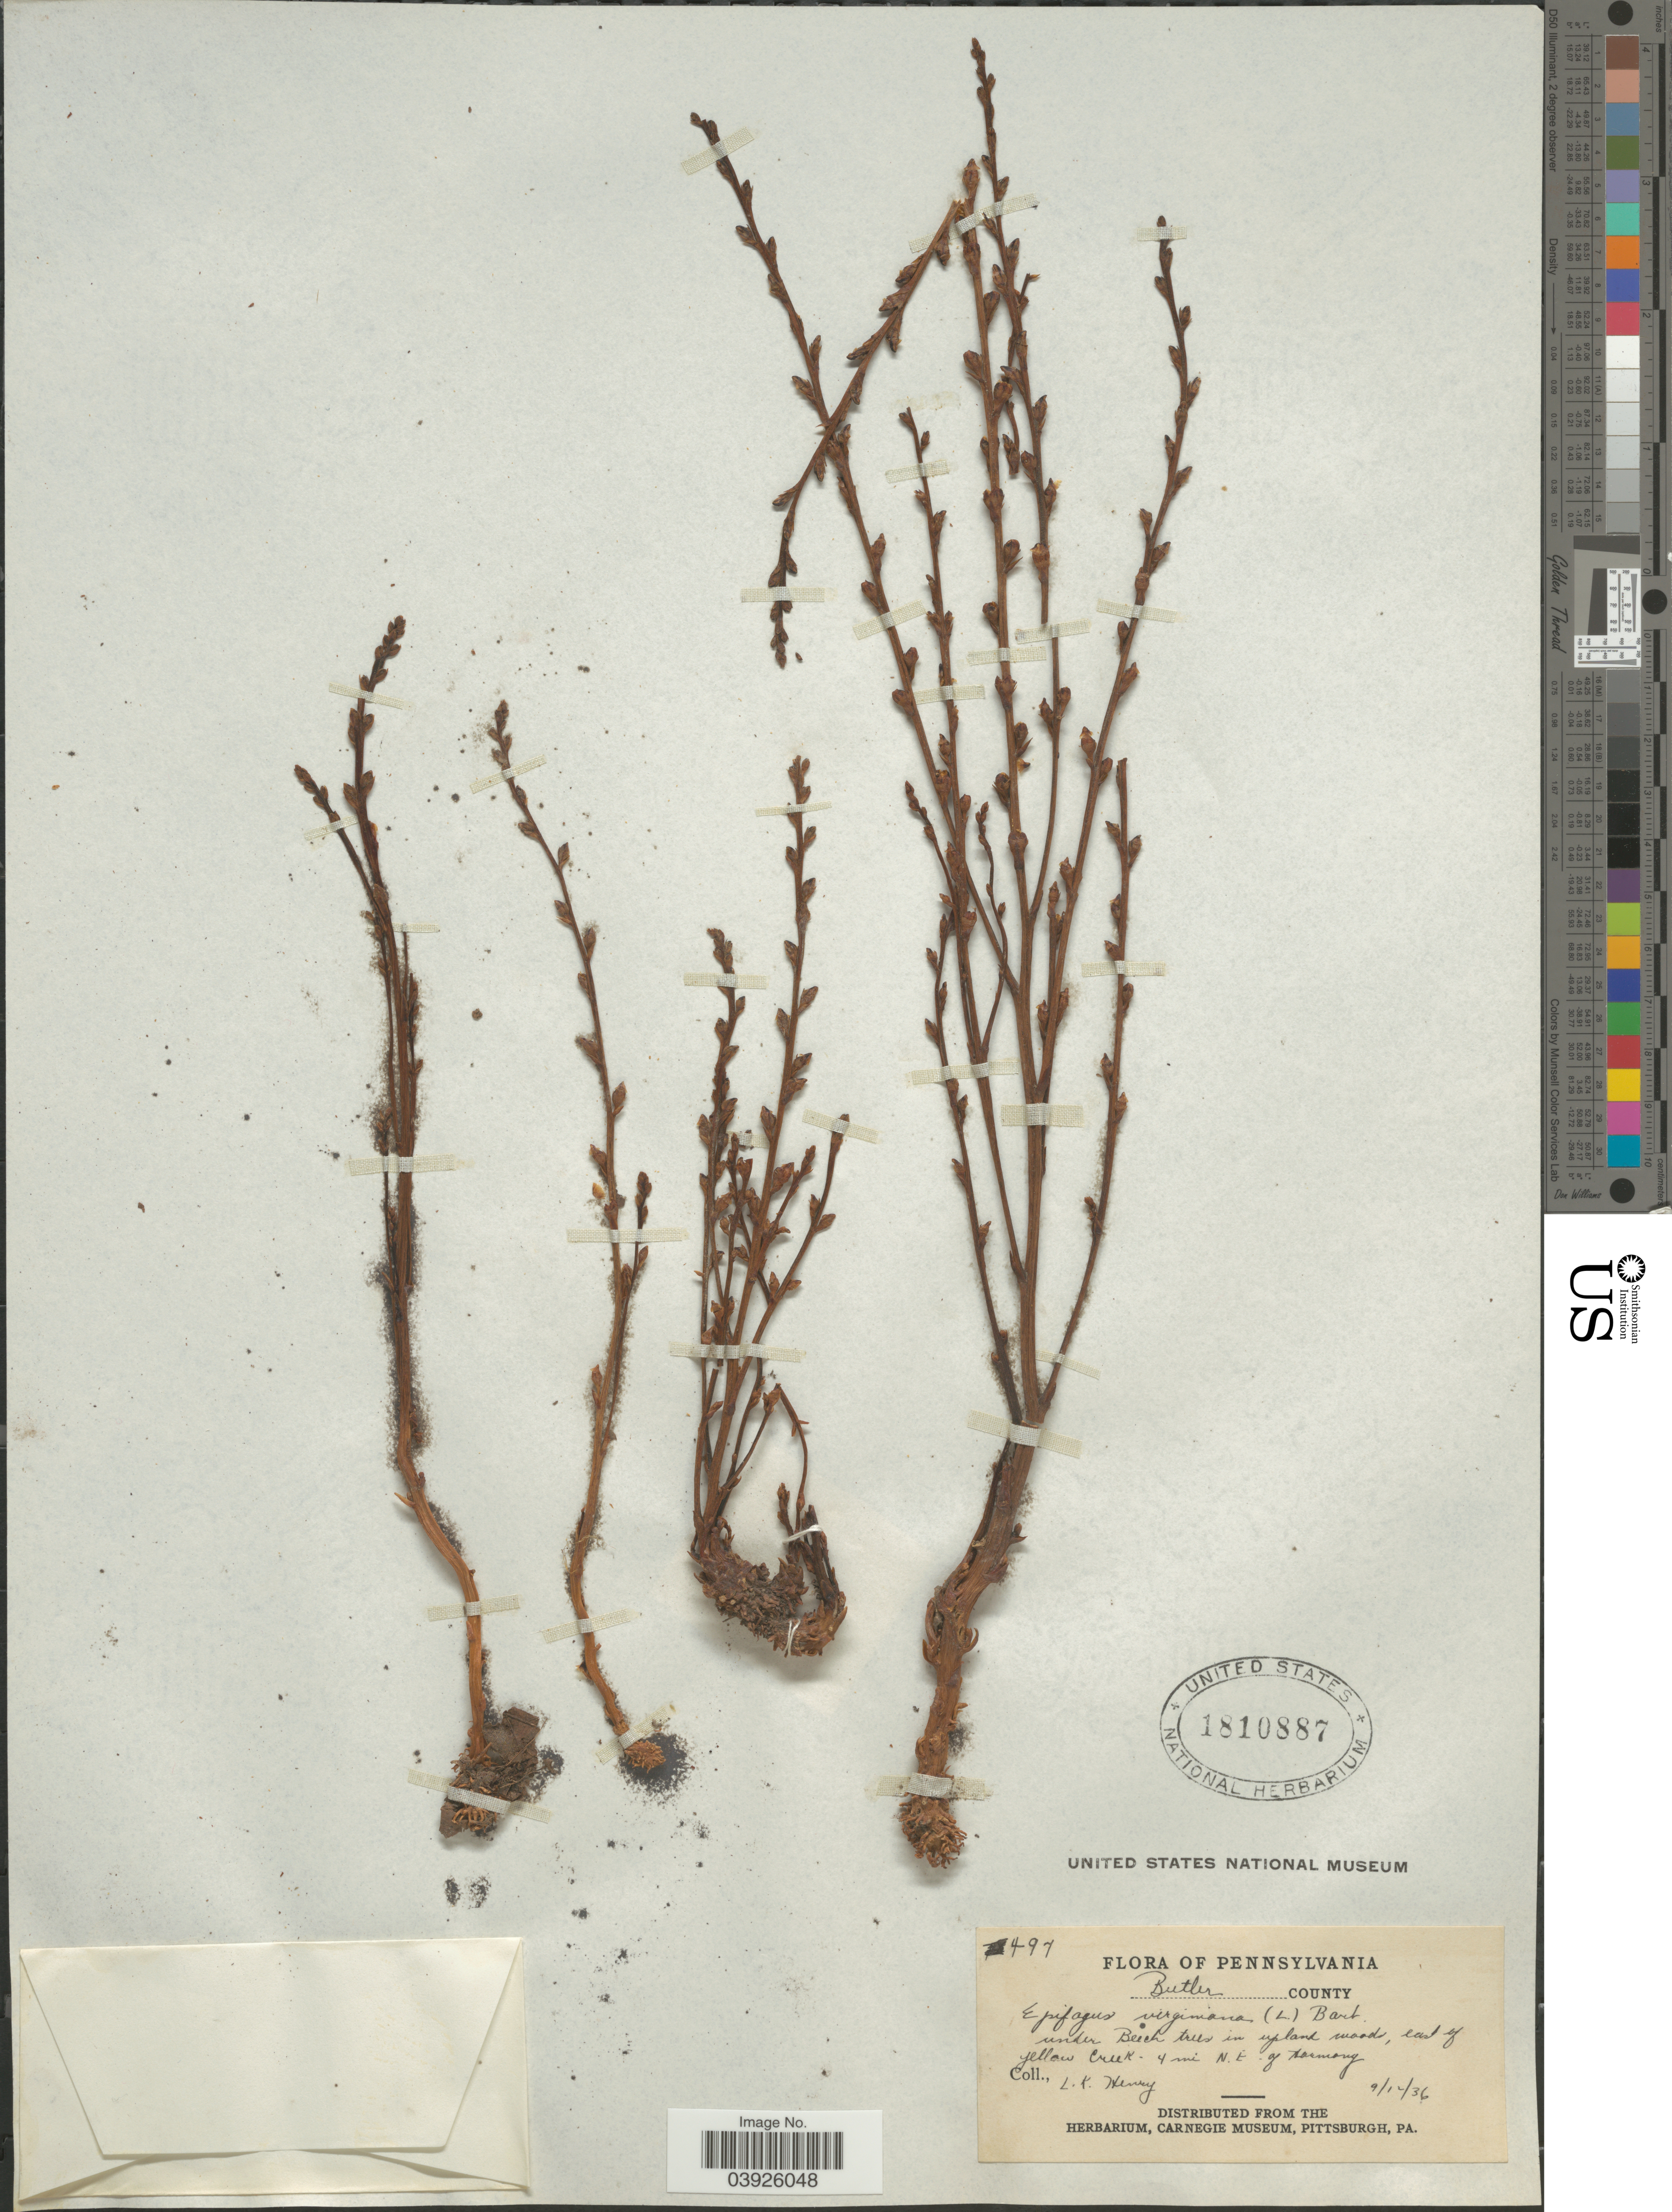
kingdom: Plantae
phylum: Tracheophyta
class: Magnoliopsida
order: Lamiales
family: Orobanchaceae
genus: Epifagus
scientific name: Epifagus virginiana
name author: (L.) W.P.C. Barton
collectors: L. K. Henry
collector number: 497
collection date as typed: Transcribed d/m/y: 12/9/36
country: United States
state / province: Pennsylvania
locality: Butler County. Under Beech trees in upland woods, east of Yellow Creek - 4 mi. N.E. of Harmony.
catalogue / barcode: US 1810887